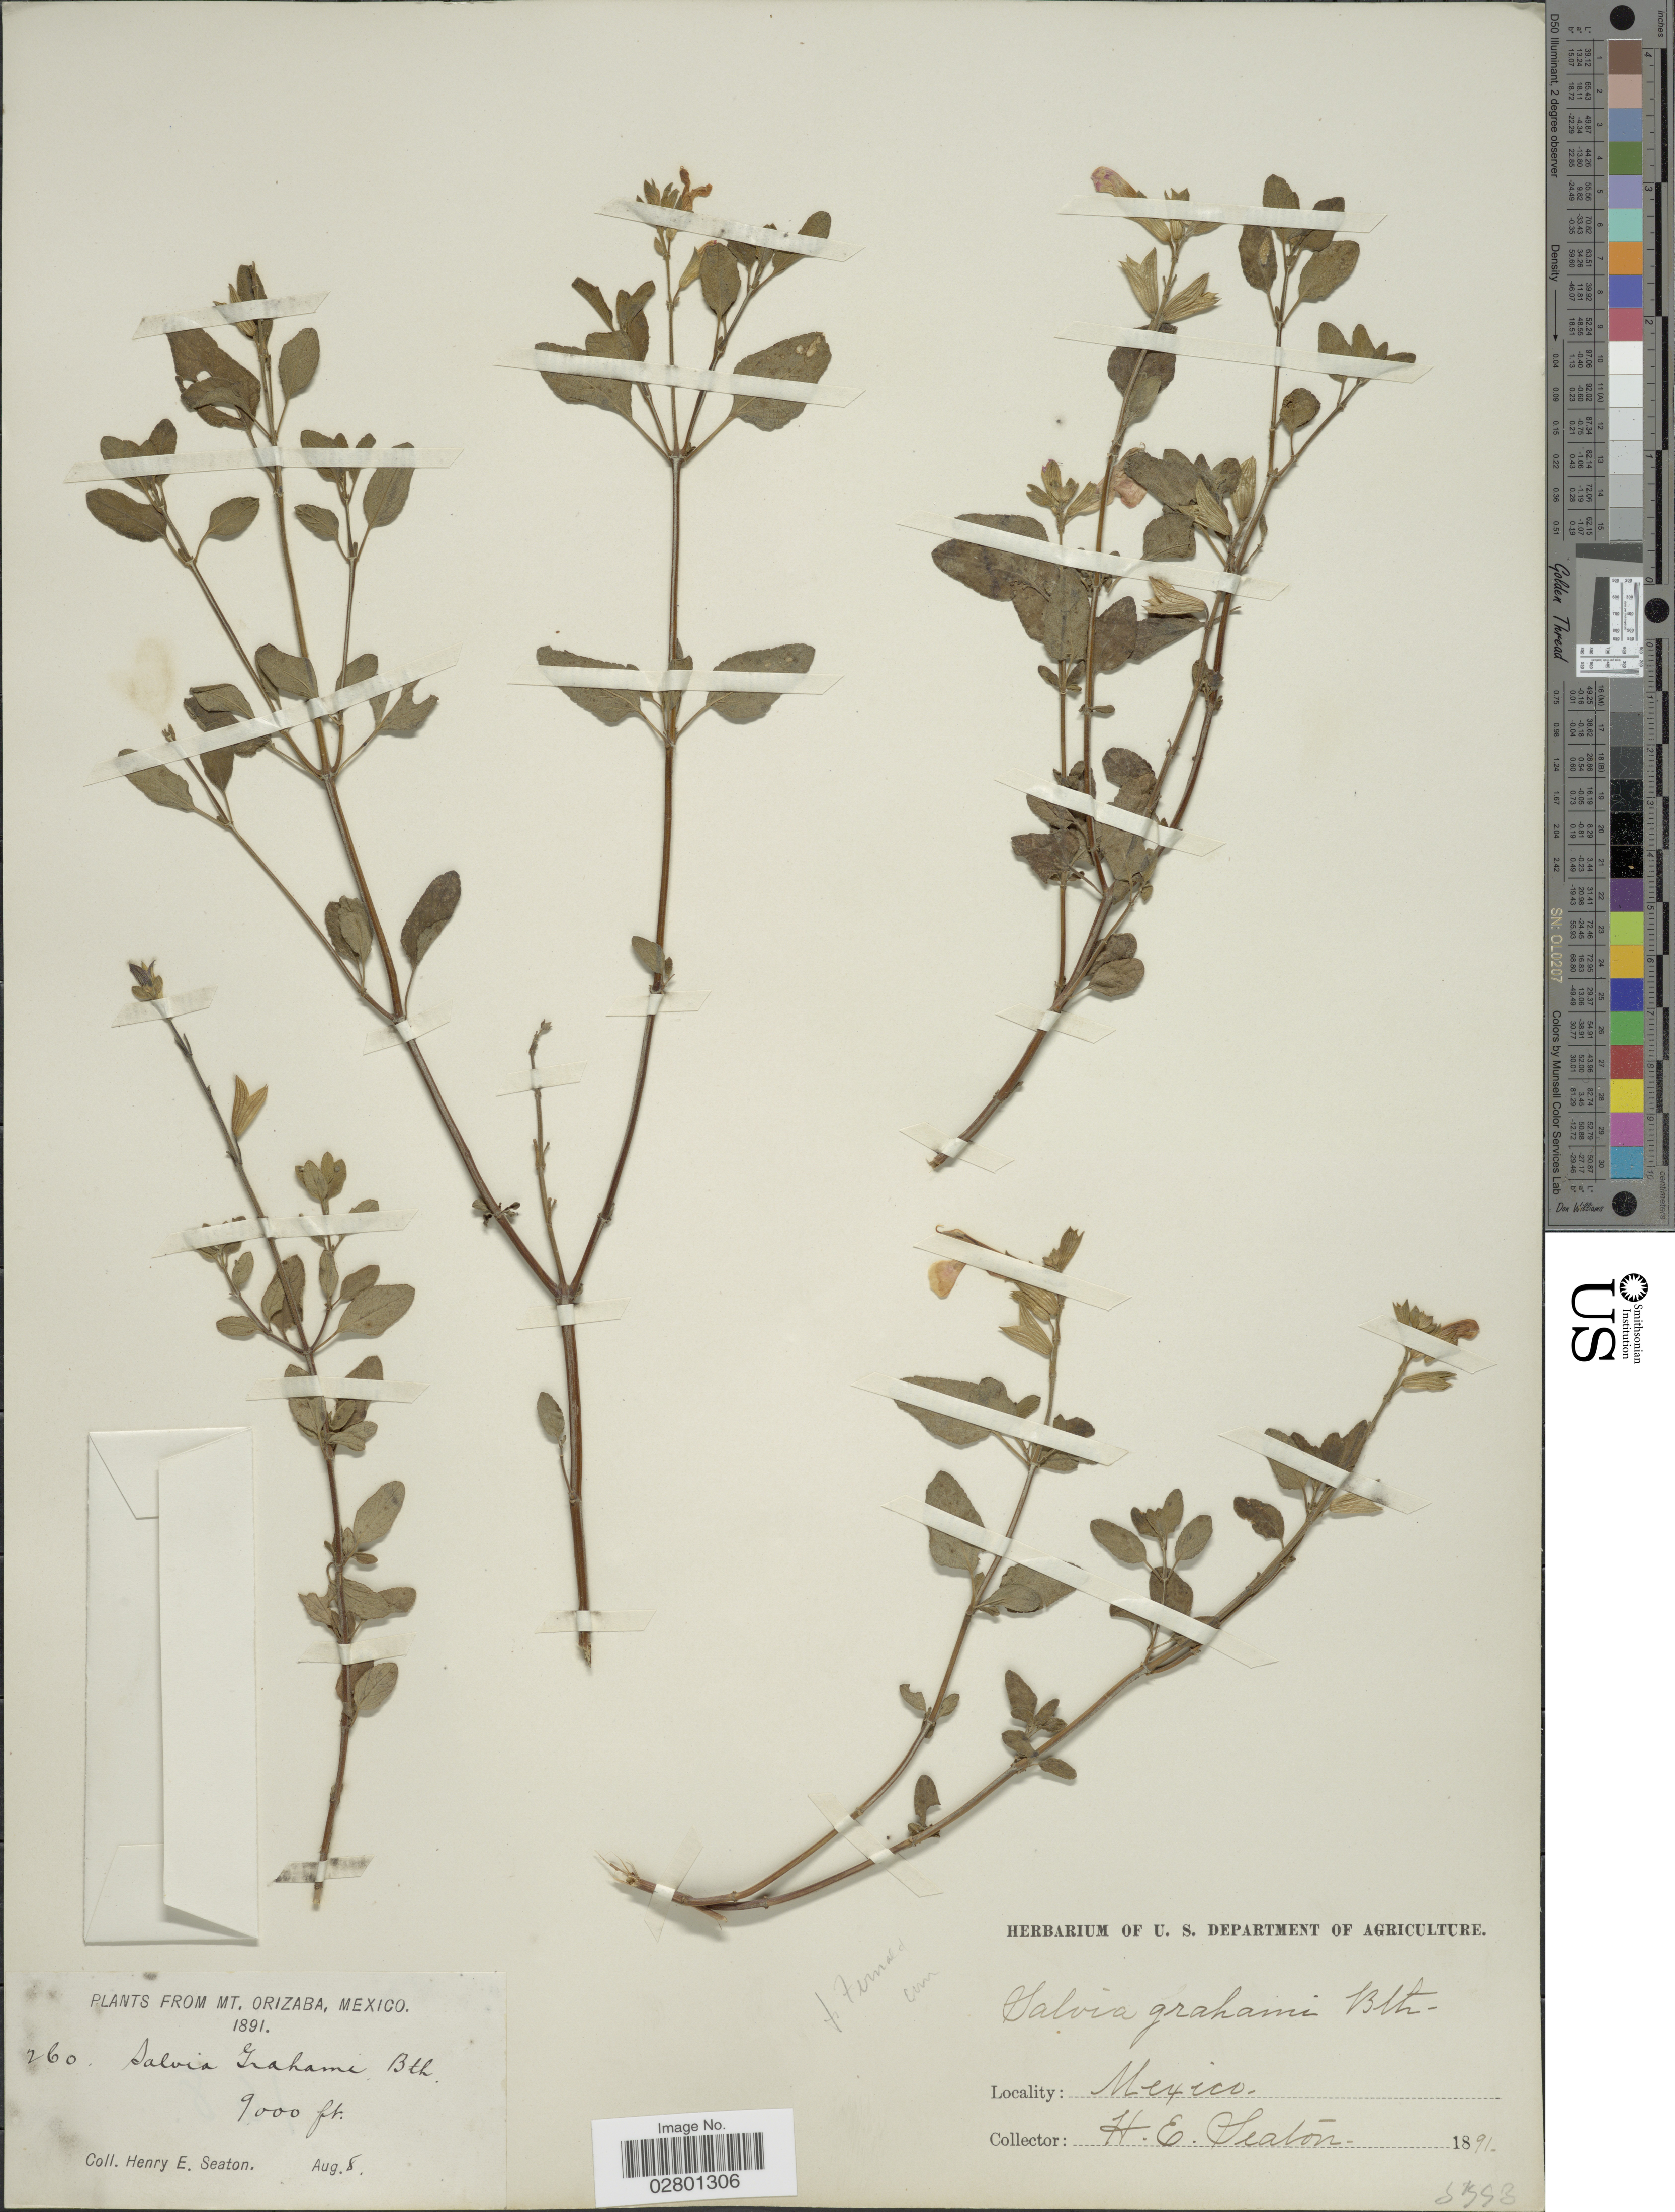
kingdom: Plantae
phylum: Tracheophyta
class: Magnoliopsida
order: Lamiales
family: Lamiaceae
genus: Salvia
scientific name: Salvia grahami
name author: Benth.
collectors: H. E. Seaton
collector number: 260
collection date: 1891-08-08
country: Mexico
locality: Mt. Orizaba.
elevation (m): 2743